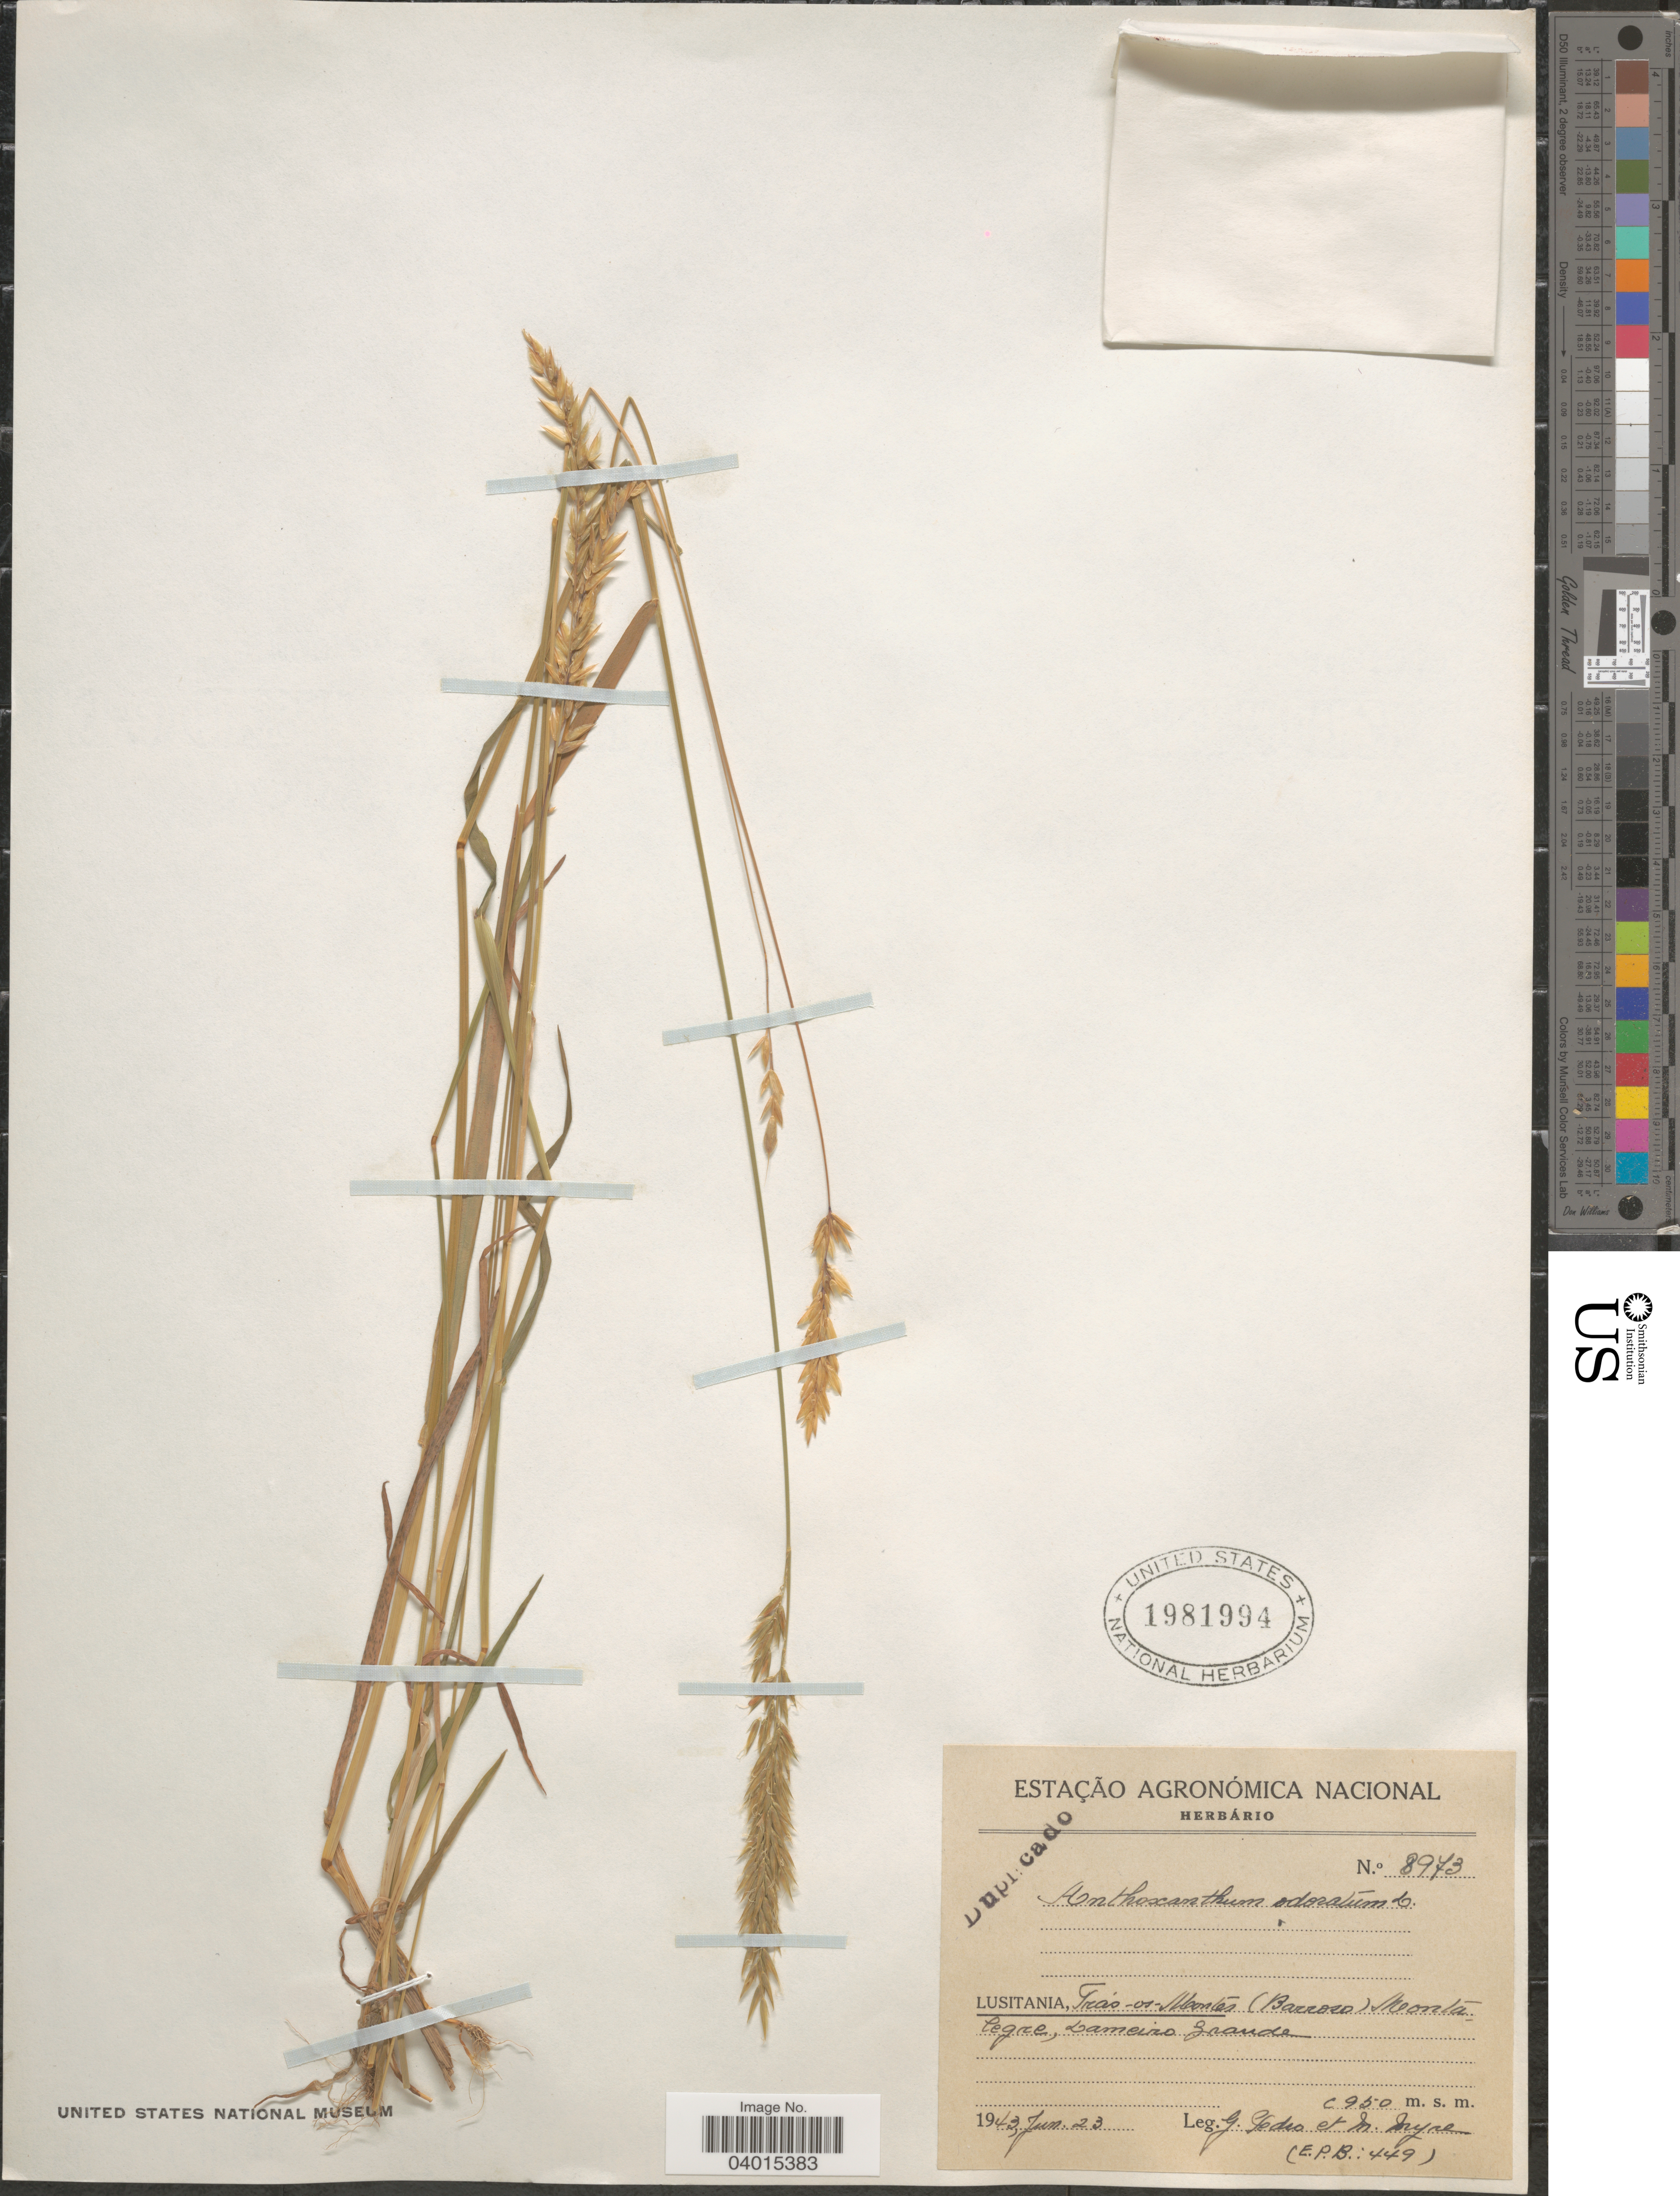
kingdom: Plantae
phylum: Tracheophyta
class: Liliopsida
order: Poales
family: Poaceae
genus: Anthoxanthum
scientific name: Anthoxanthum odoratum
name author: L.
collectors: G. Pedro & Myre, M.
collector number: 8973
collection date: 1943-06-23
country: Portugal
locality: Lusitania, Trás-os-Montes (Barroso) Monta, legre, Lameiro Grande.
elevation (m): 950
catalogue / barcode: US 1981994